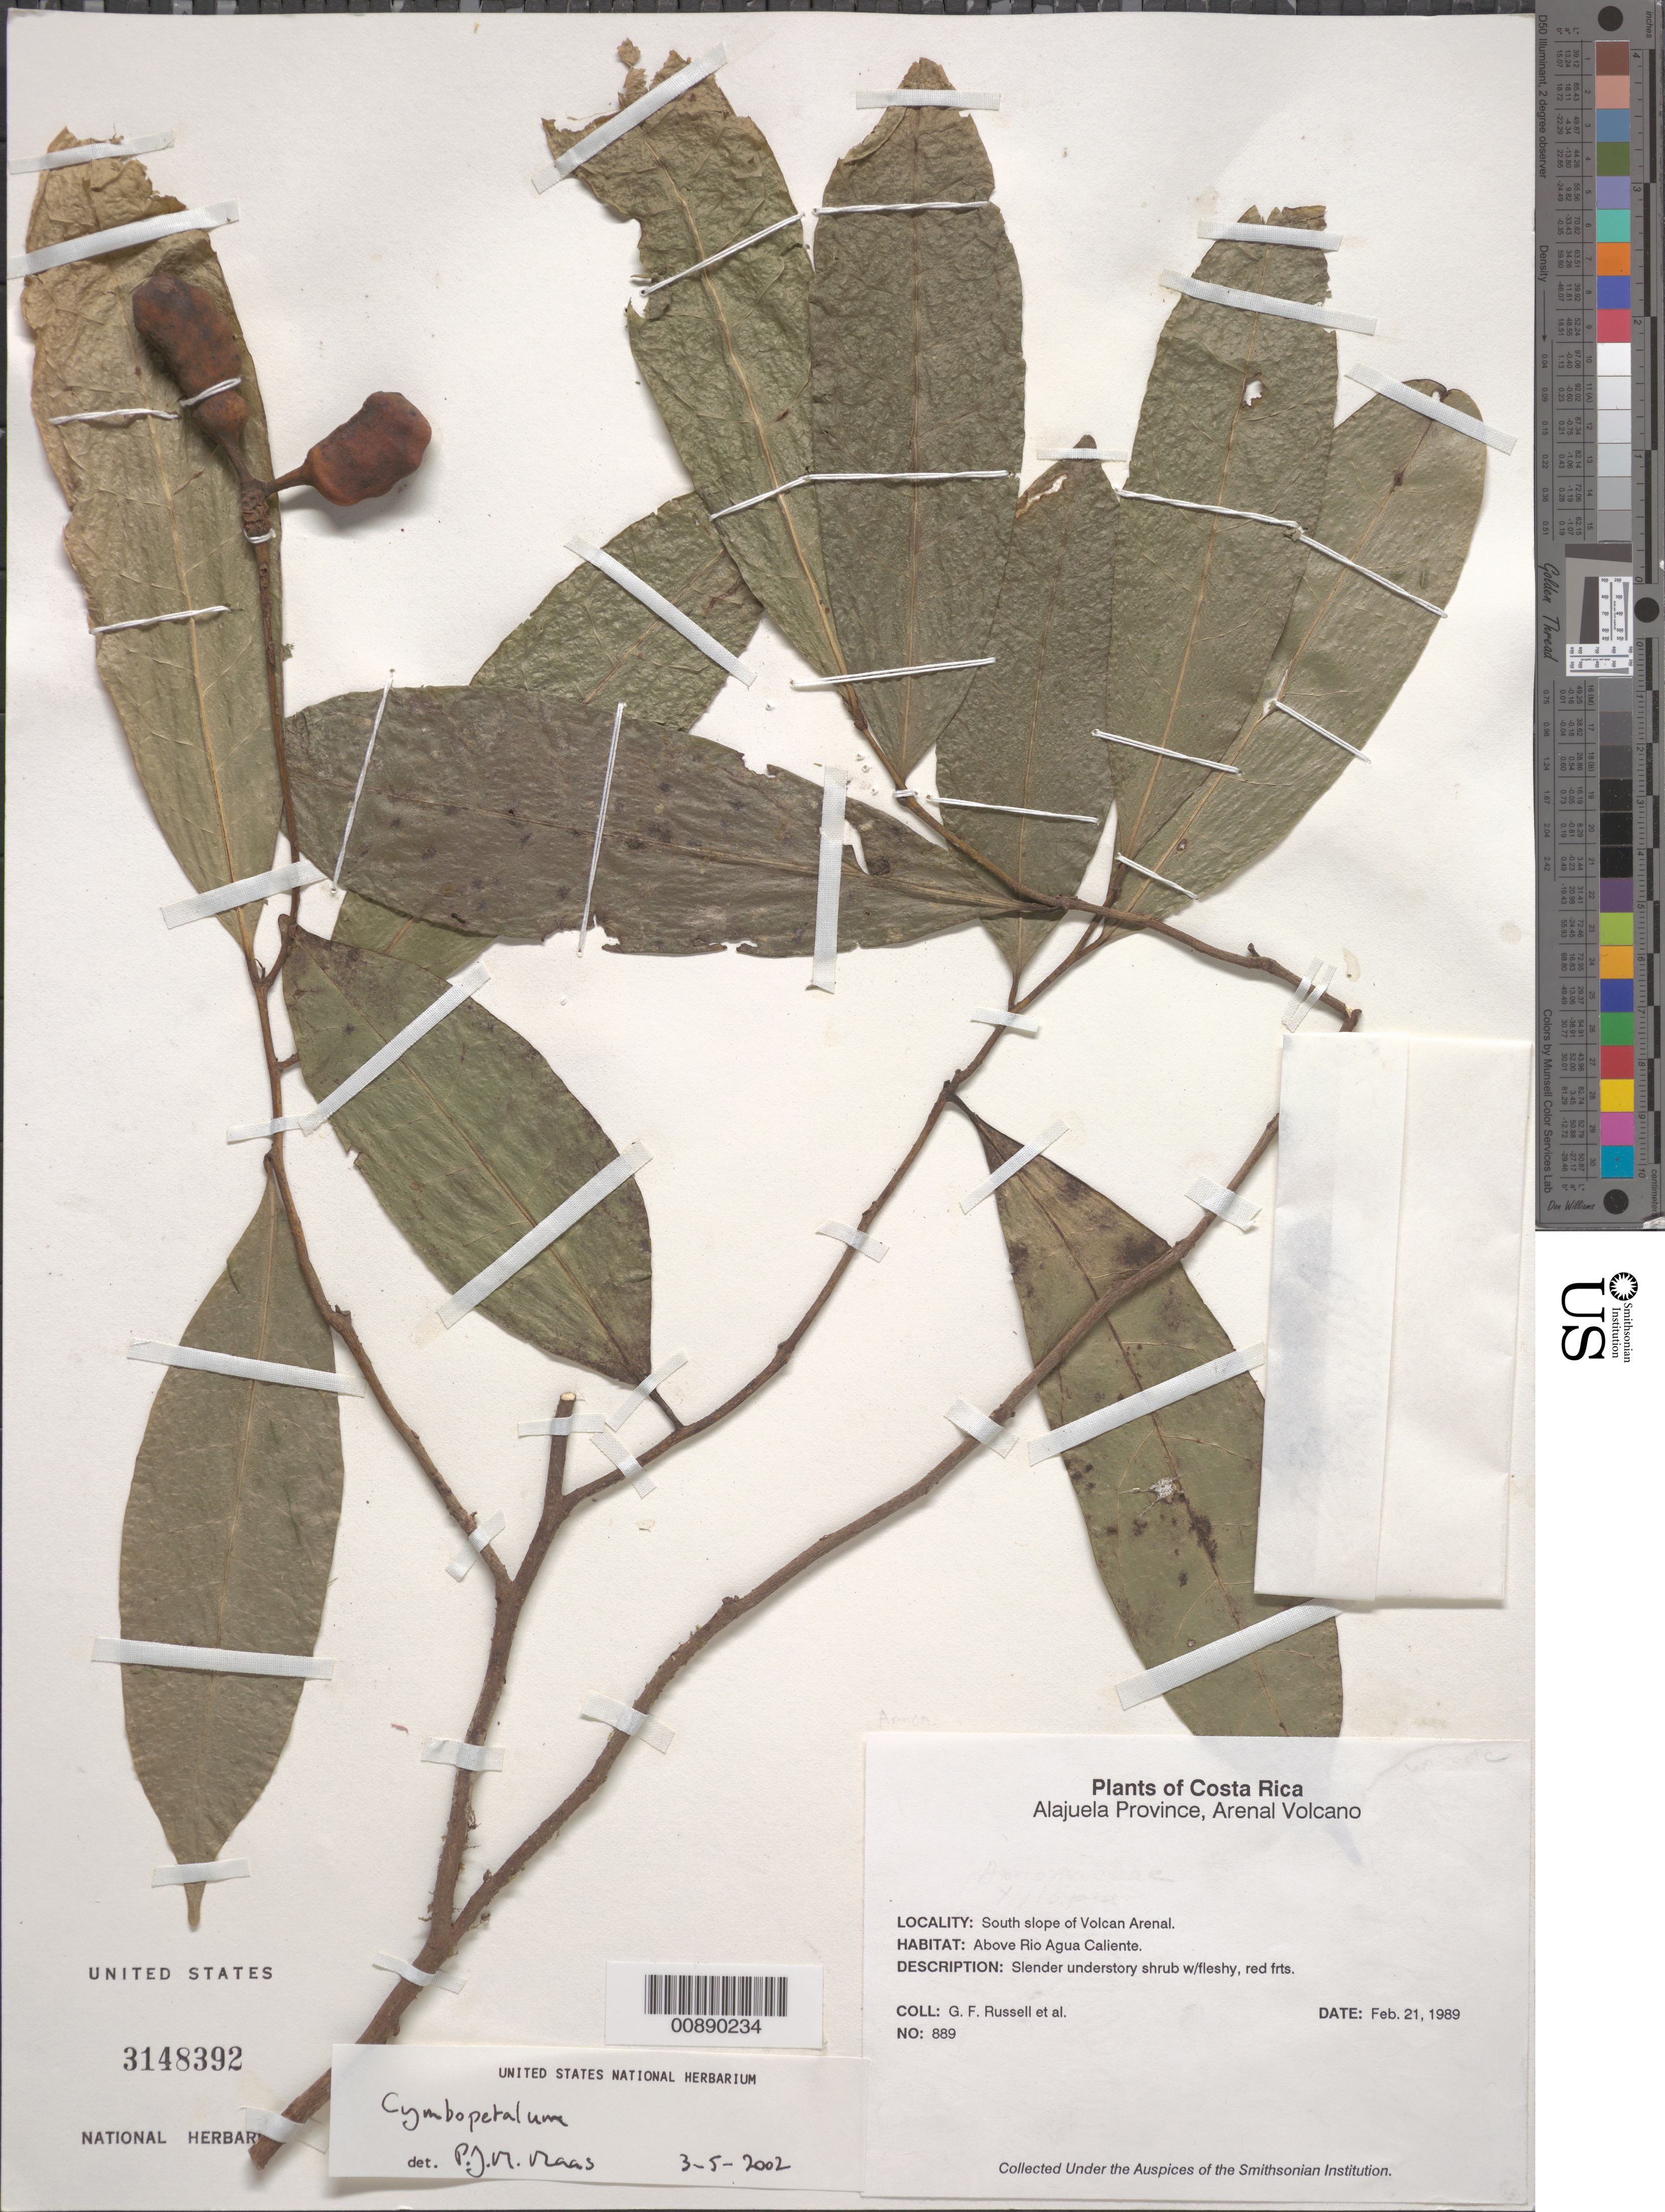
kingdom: Plantae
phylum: Tracheophyta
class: Magnoliopsida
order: Magnoliales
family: Annonaceae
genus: Cymbopetalum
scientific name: Cymbopetalum sp.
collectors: G. Russell & et al.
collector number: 889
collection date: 1989-02-21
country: Costa Rica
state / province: Alajuela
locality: Arenal Volcano. South slope of Volcan Arenal. Above Rio Agua Caliente.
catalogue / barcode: US 3148392